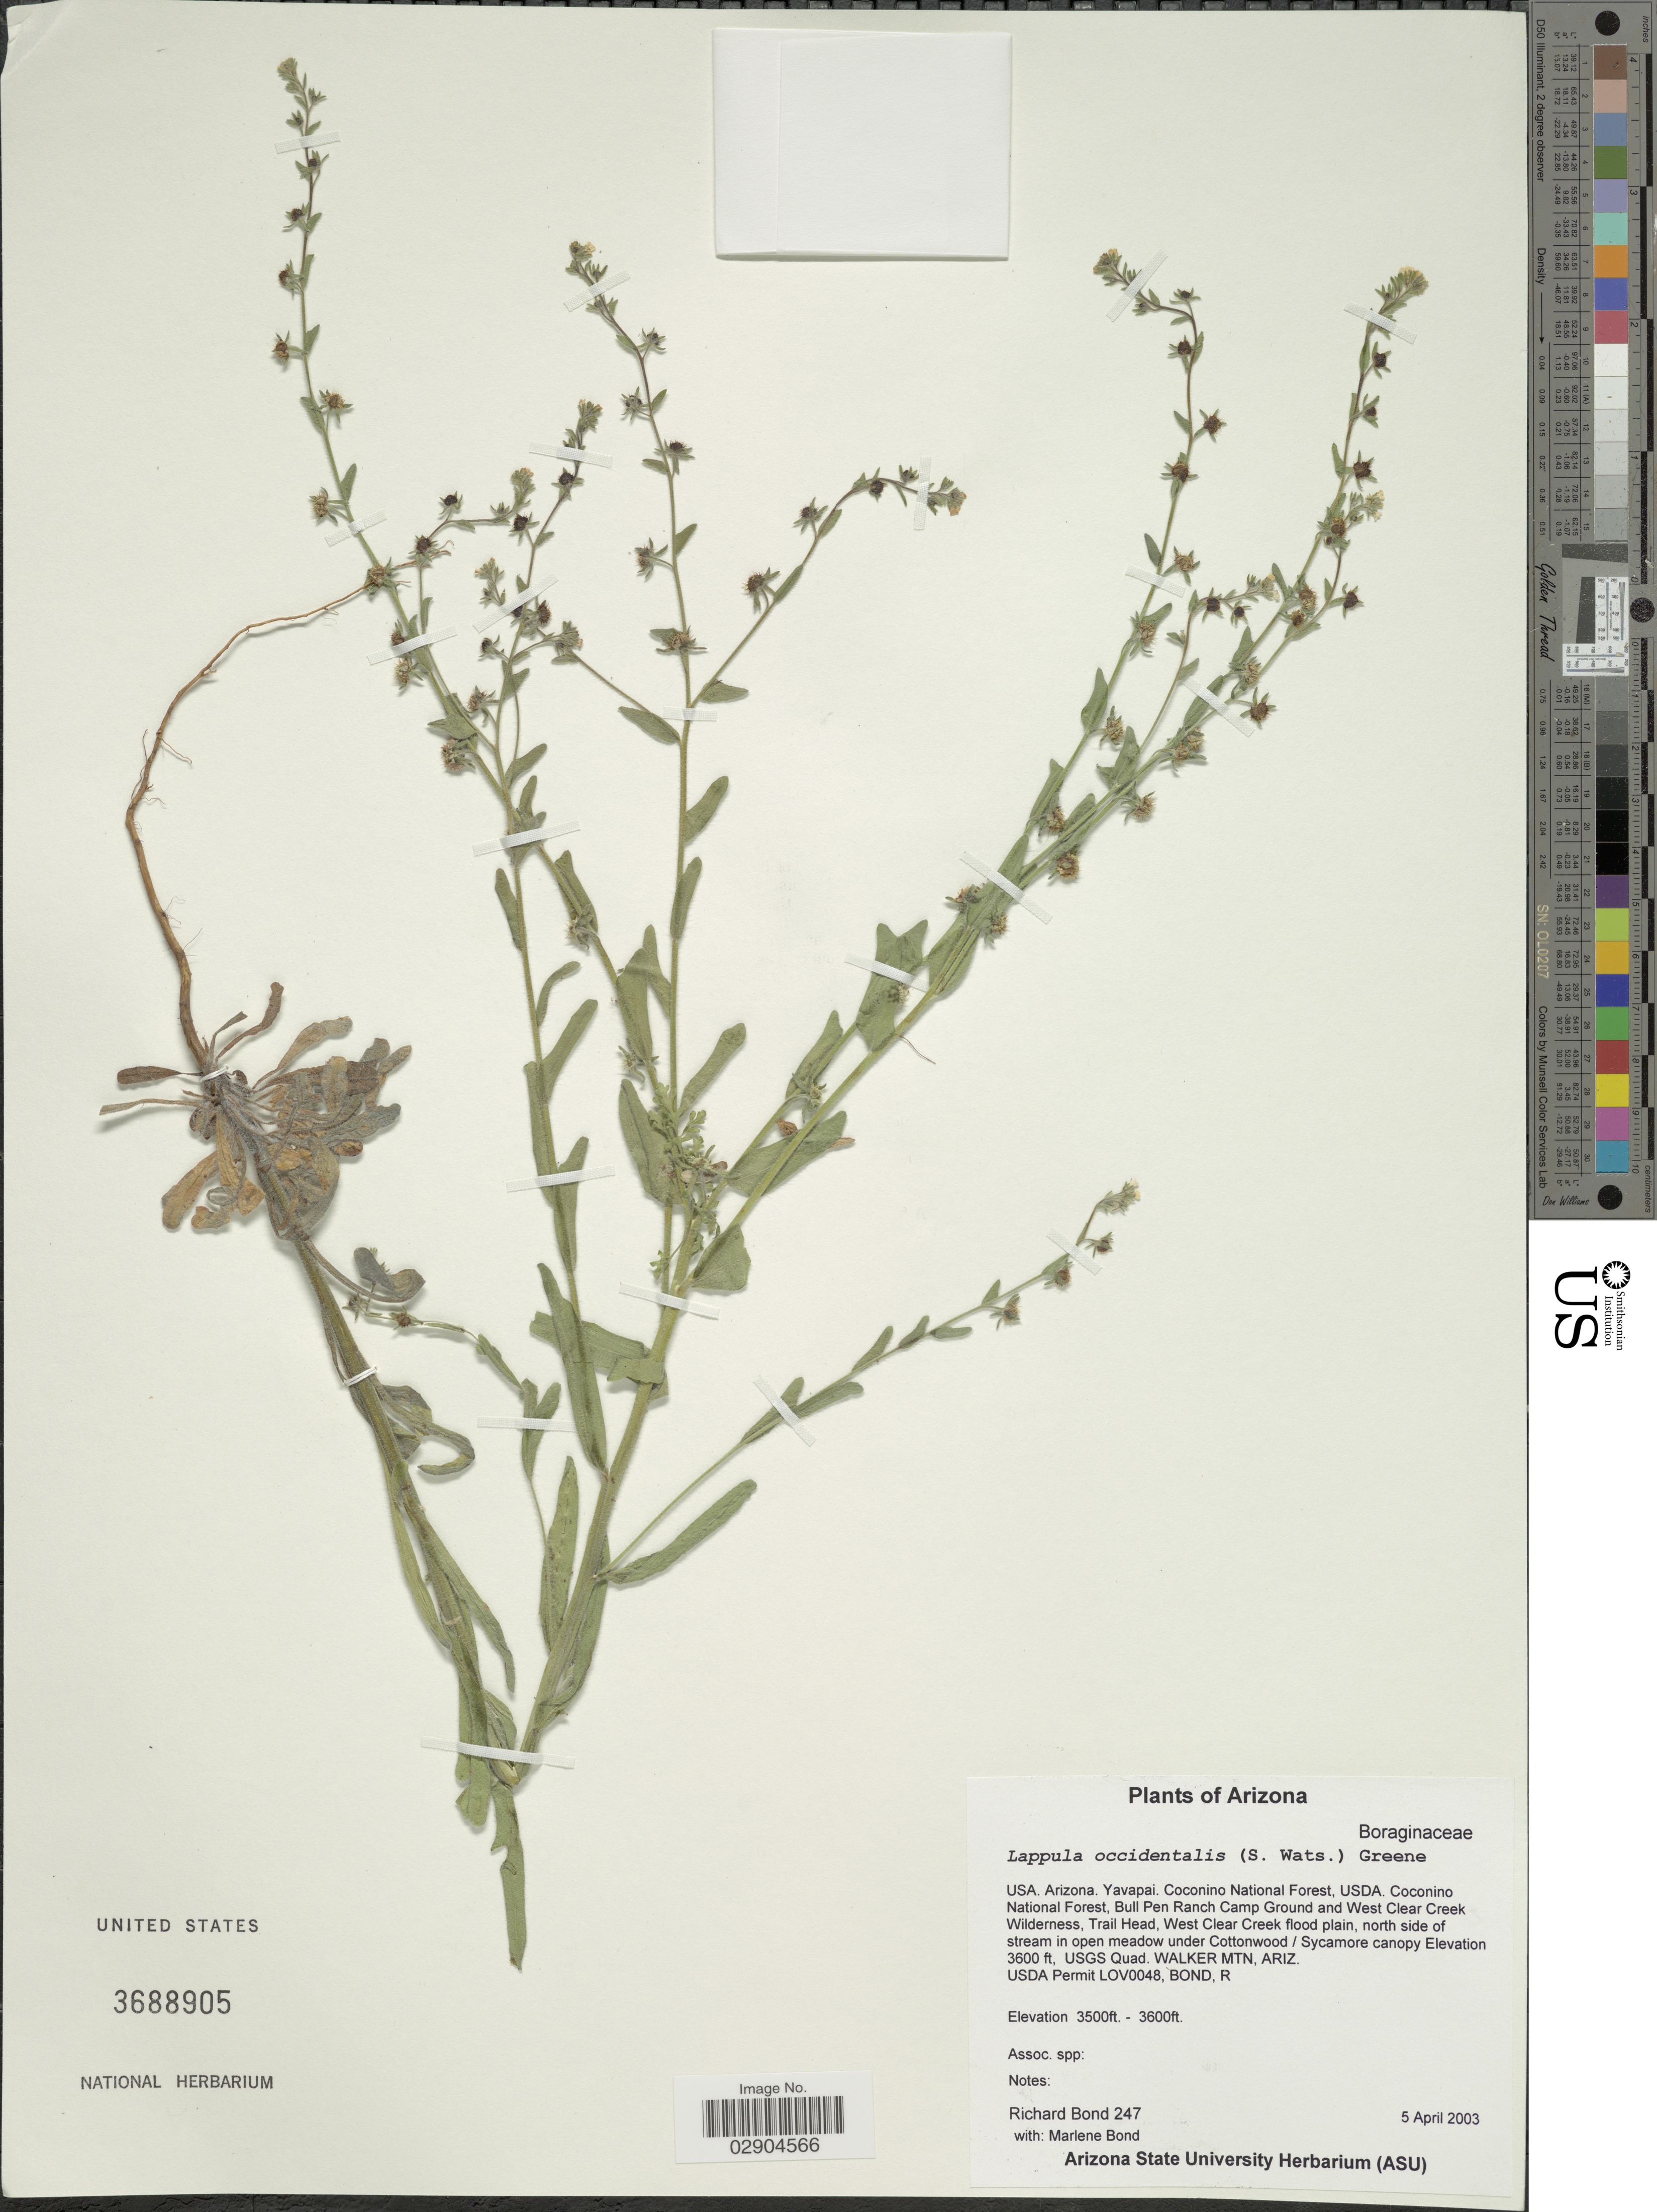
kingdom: Plantae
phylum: Tracheophyta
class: Magnoliopsida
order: Boraginales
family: Boraginaceae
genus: Lappula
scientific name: Lappula occidentalis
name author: (S. Watson) Greene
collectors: R. Bond & M. Bond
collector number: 247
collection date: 2003-04-05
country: United States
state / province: Arizona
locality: Yavapai. Coconino National Forest, USDA. Coconino National Forest, Bull Pen Ranch Camp Ground and West Clear Creek Wilderness, Trail Head. West Clear Creek flood plain, north side of stream in open meadow under Cottonwood/Sycamore canopy. USGS Quad. Walker Mtn.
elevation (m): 1097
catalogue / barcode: US 3688905